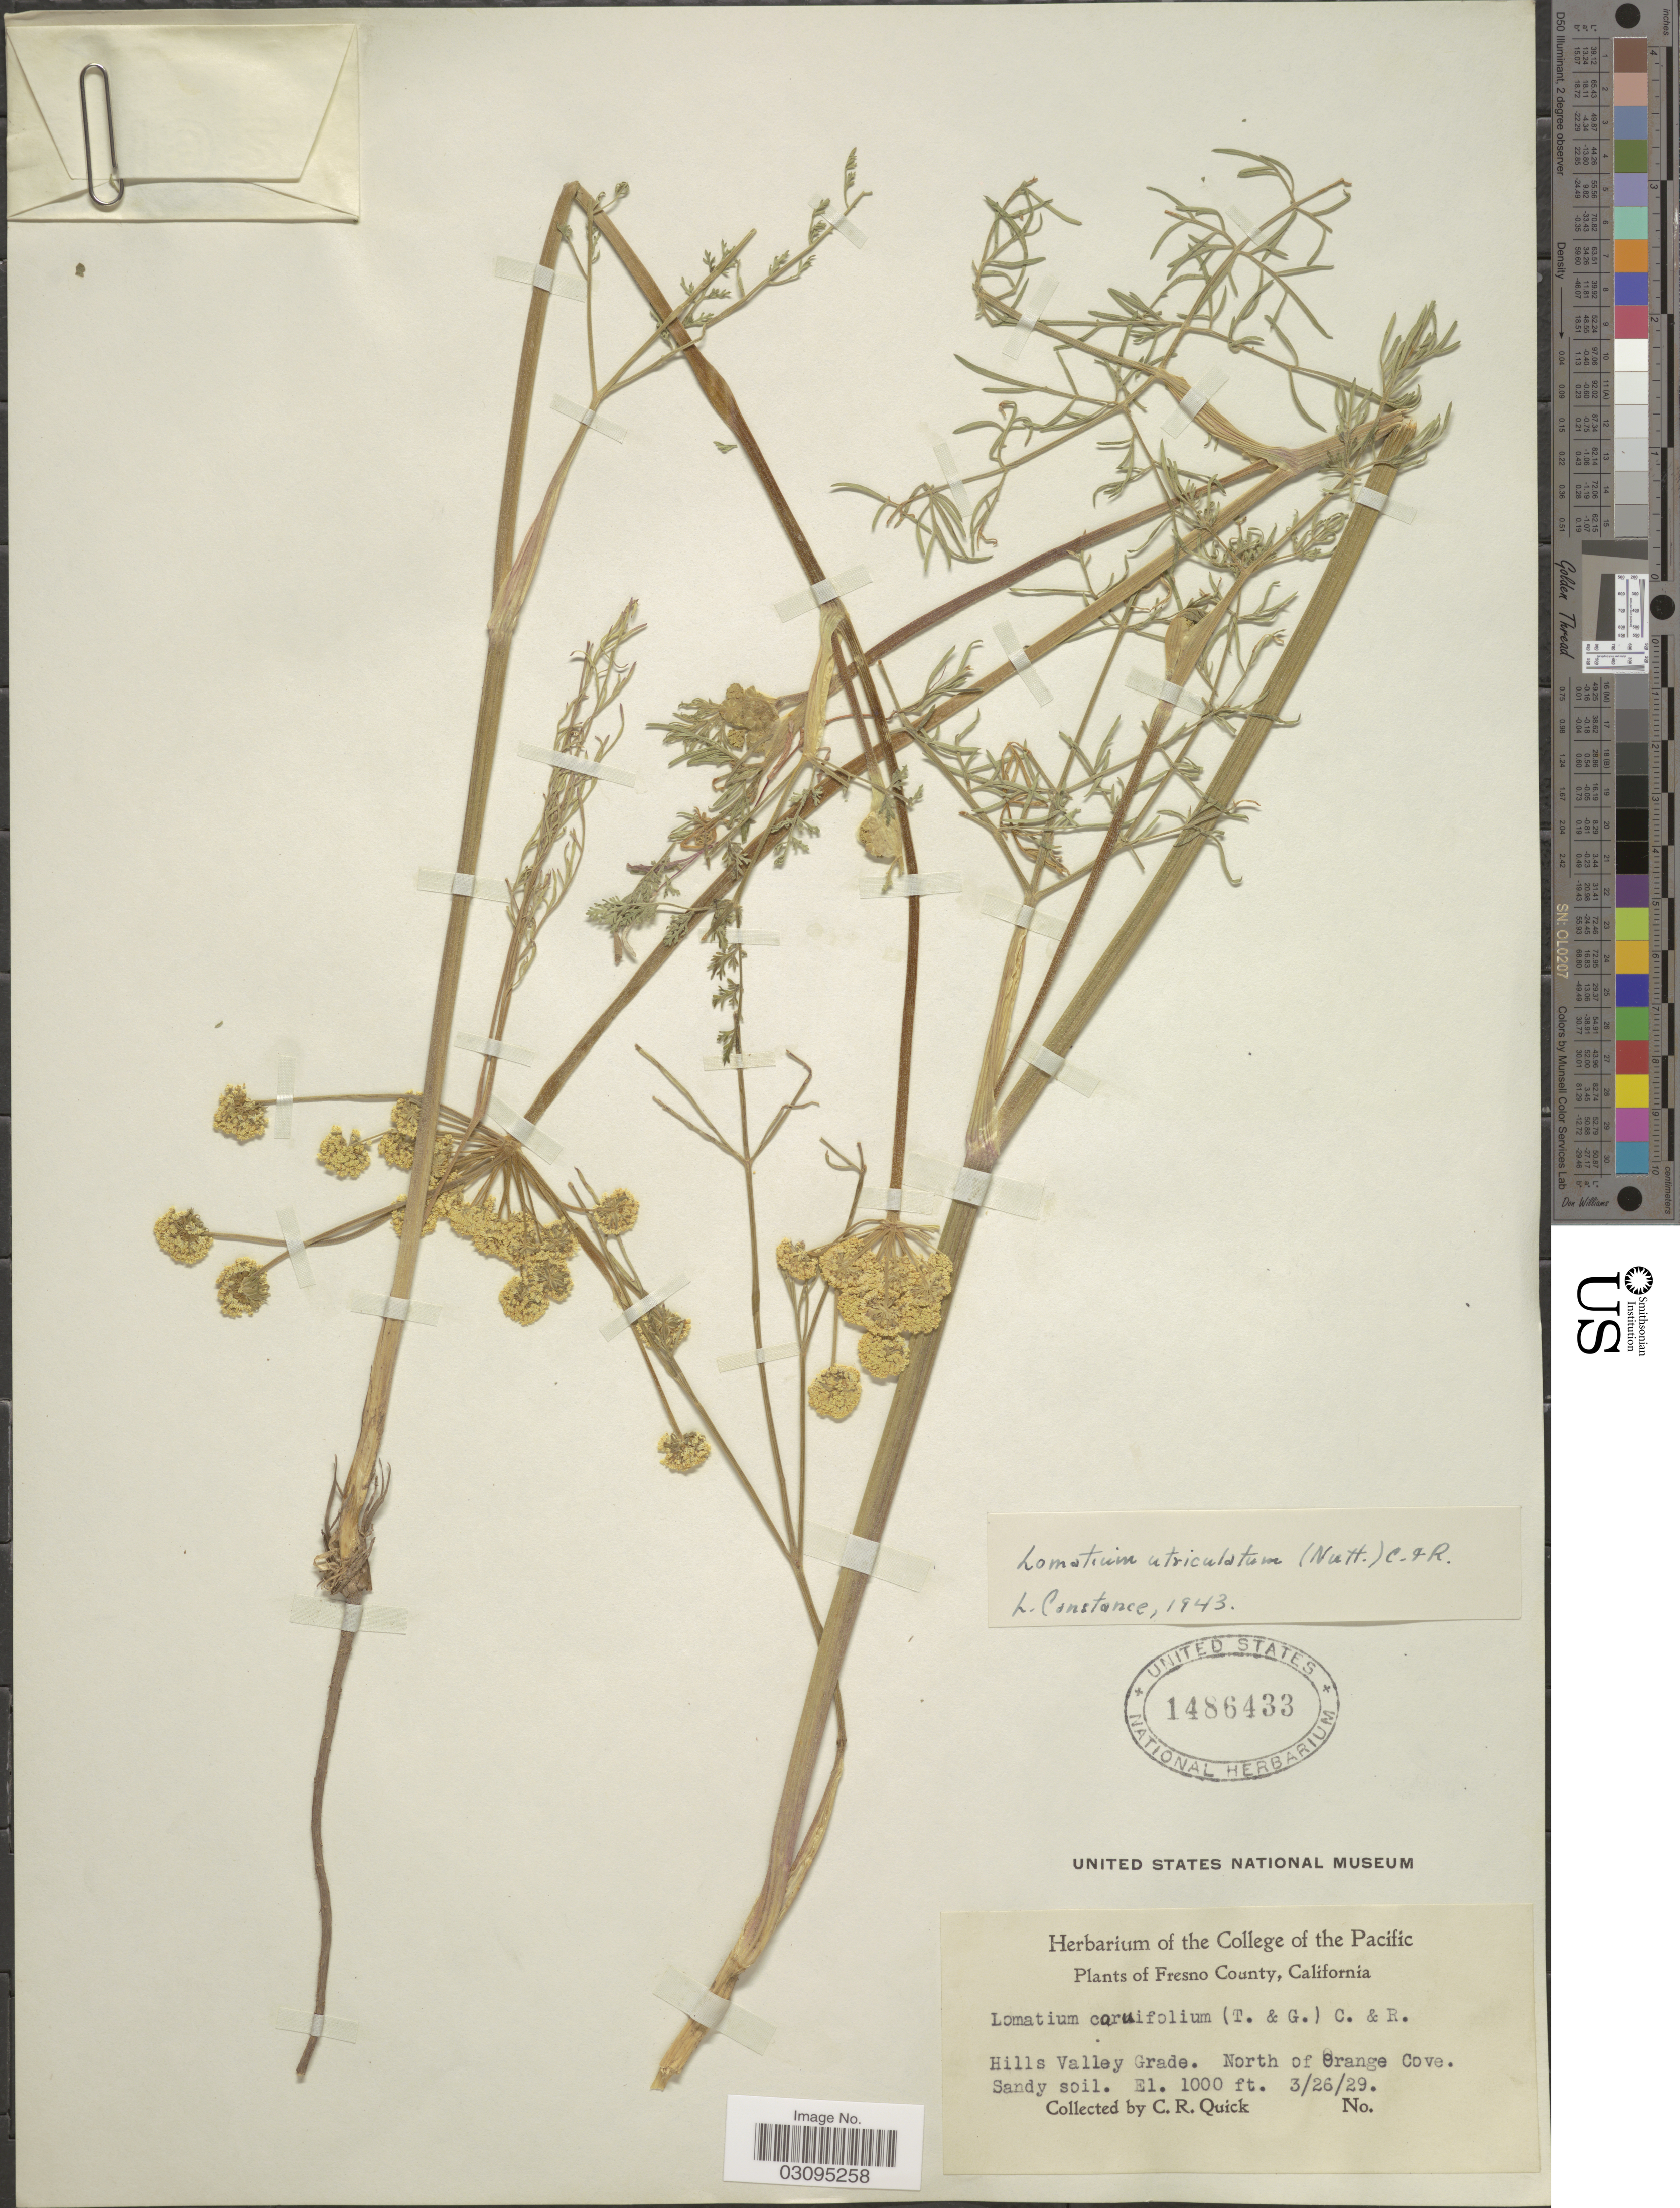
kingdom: Plantae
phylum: Tracheophyta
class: Magnoliopsida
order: Apiales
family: Apiaceae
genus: Lomatium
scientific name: Lomatium utriculatum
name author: (Nutt. ex Torr. & A. Gray) J.M. Coult. & Rose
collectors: C. Quick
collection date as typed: Transcribed d/m/y: 26/3/29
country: United States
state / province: California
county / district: Fresno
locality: Fresno County, Hills Valley Grade. North of Orange Cove.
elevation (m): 305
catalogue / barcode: US 1486433